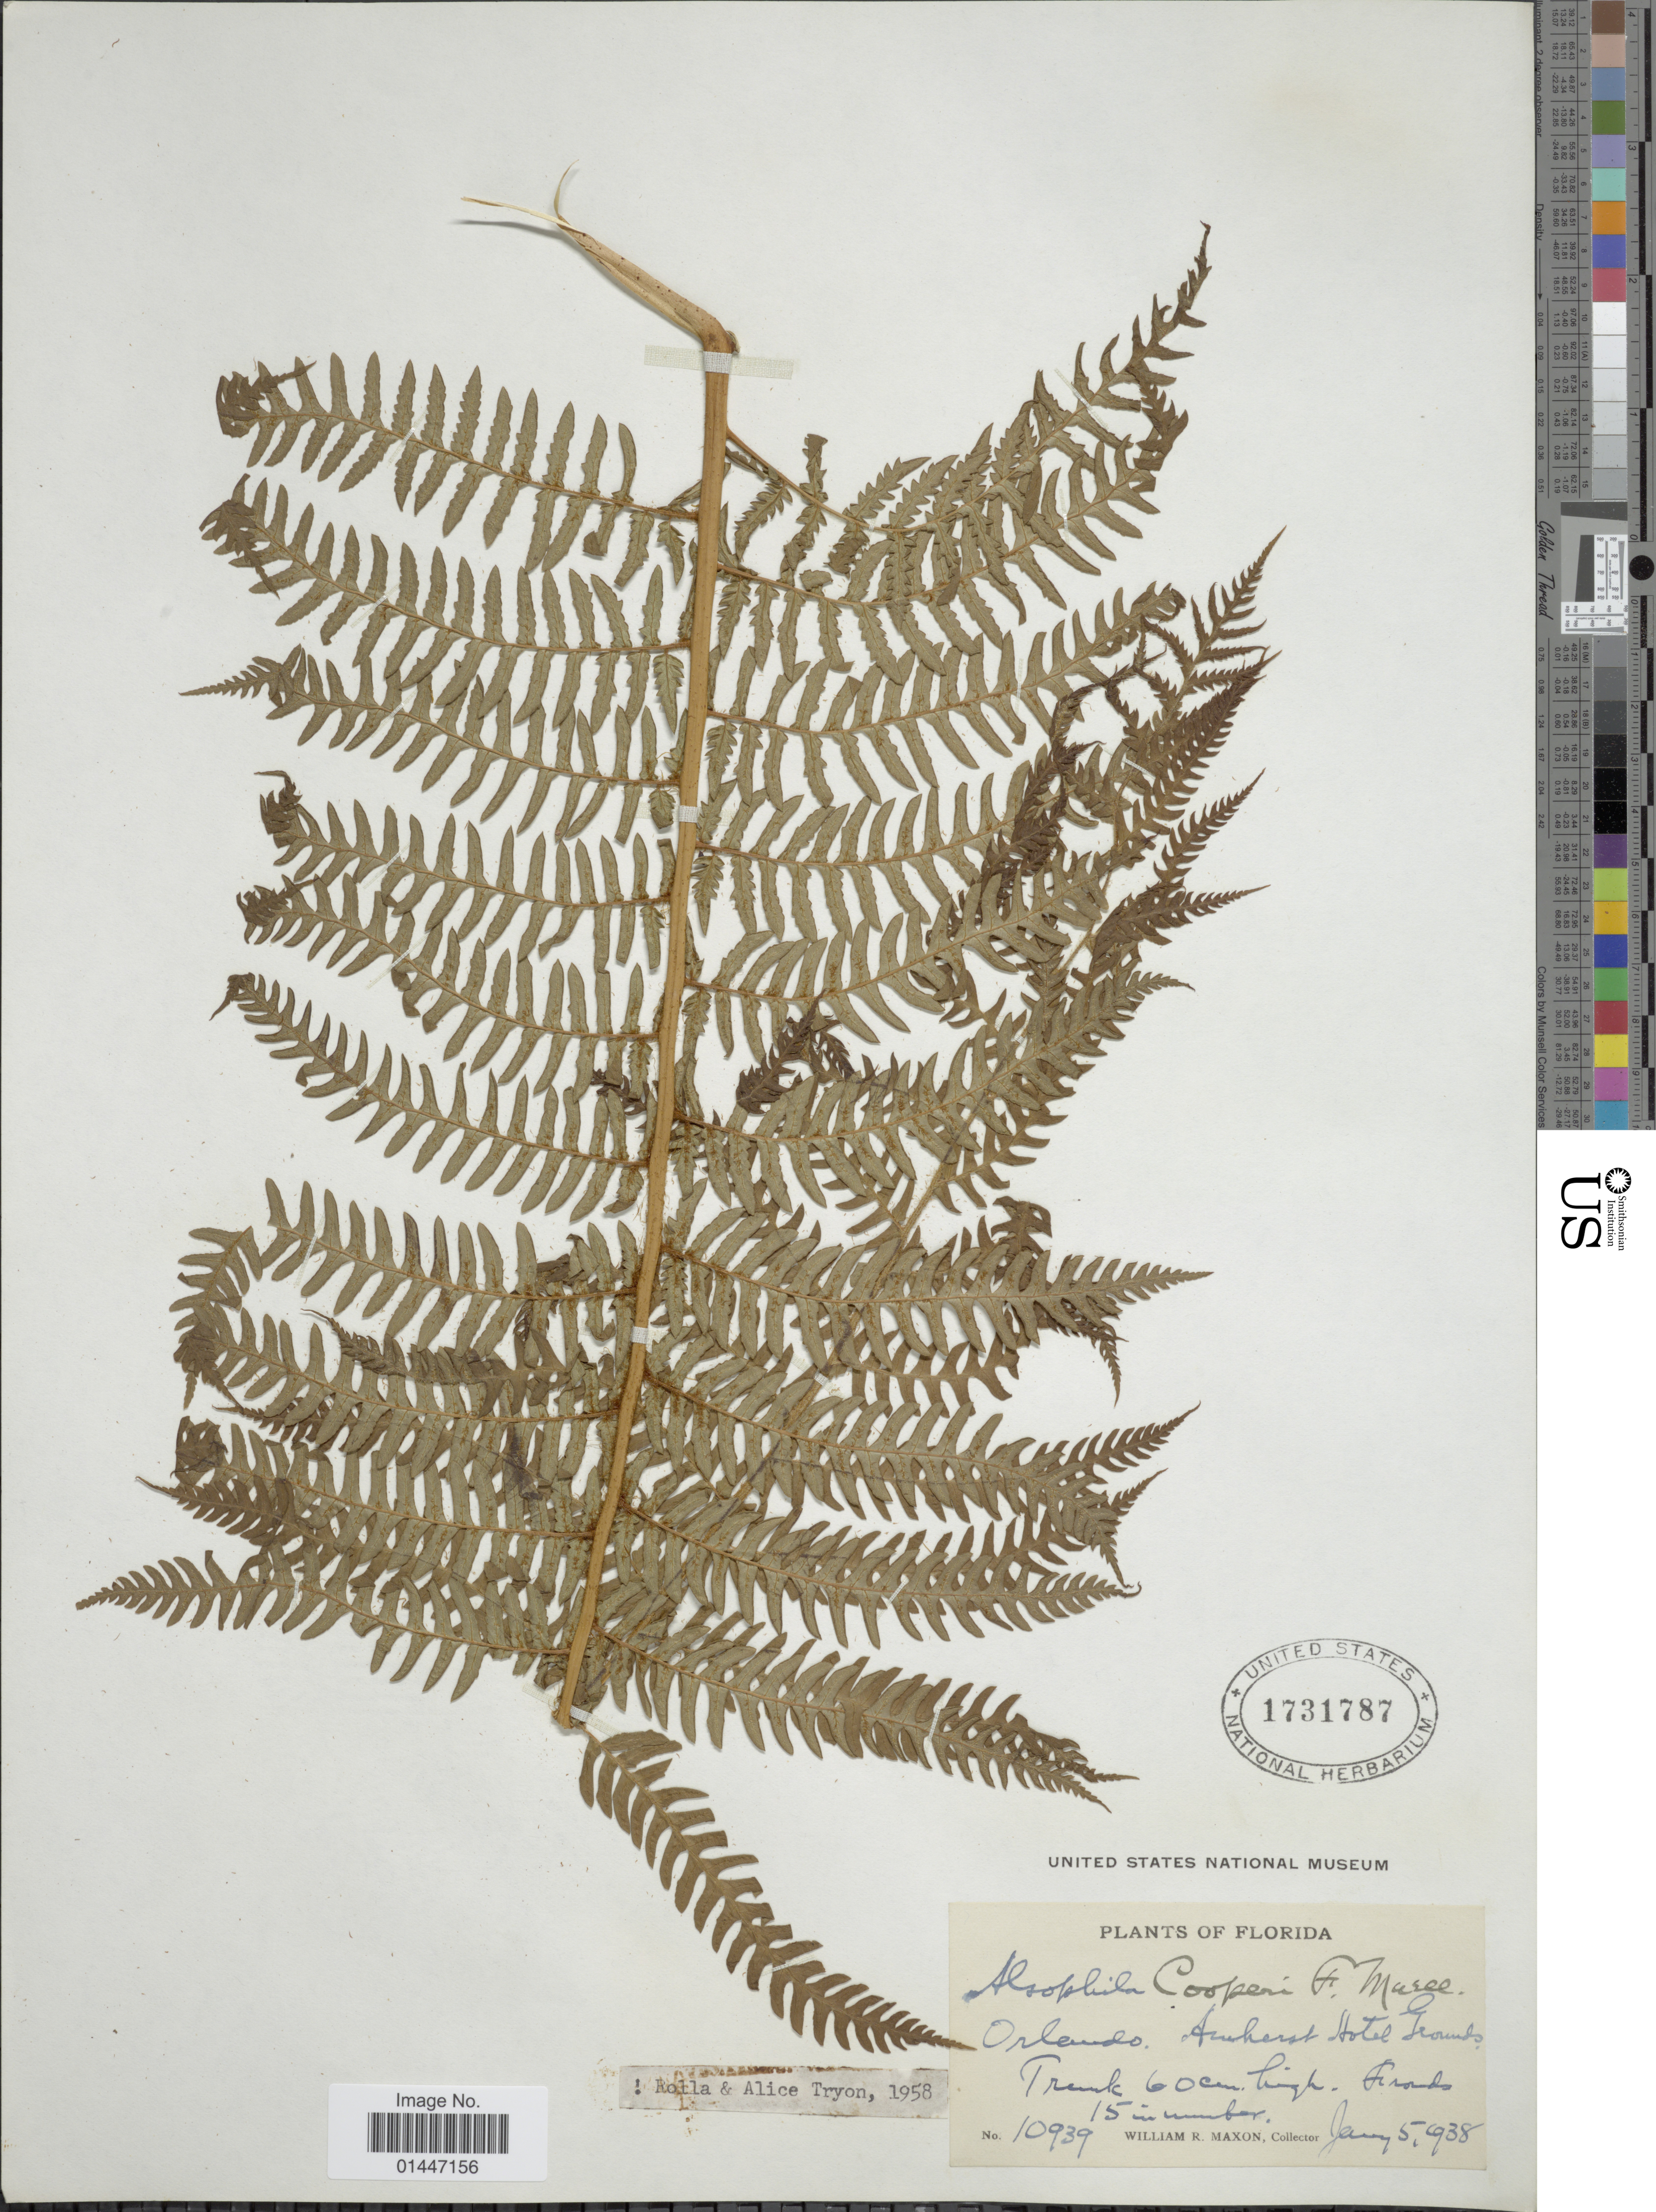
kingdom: Plantae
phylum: Tracheophyta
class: Polypodiopsida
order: Cyatheales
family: Cyatheaceae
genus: Sphaeropteris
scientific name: Sphaeropteris cooperi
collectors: W. R. Maxon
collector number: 10939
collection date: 1938-01-05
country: United States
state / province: Florida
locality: Orlando, Amherst Hotel Grounds.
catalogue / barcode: US 1731787